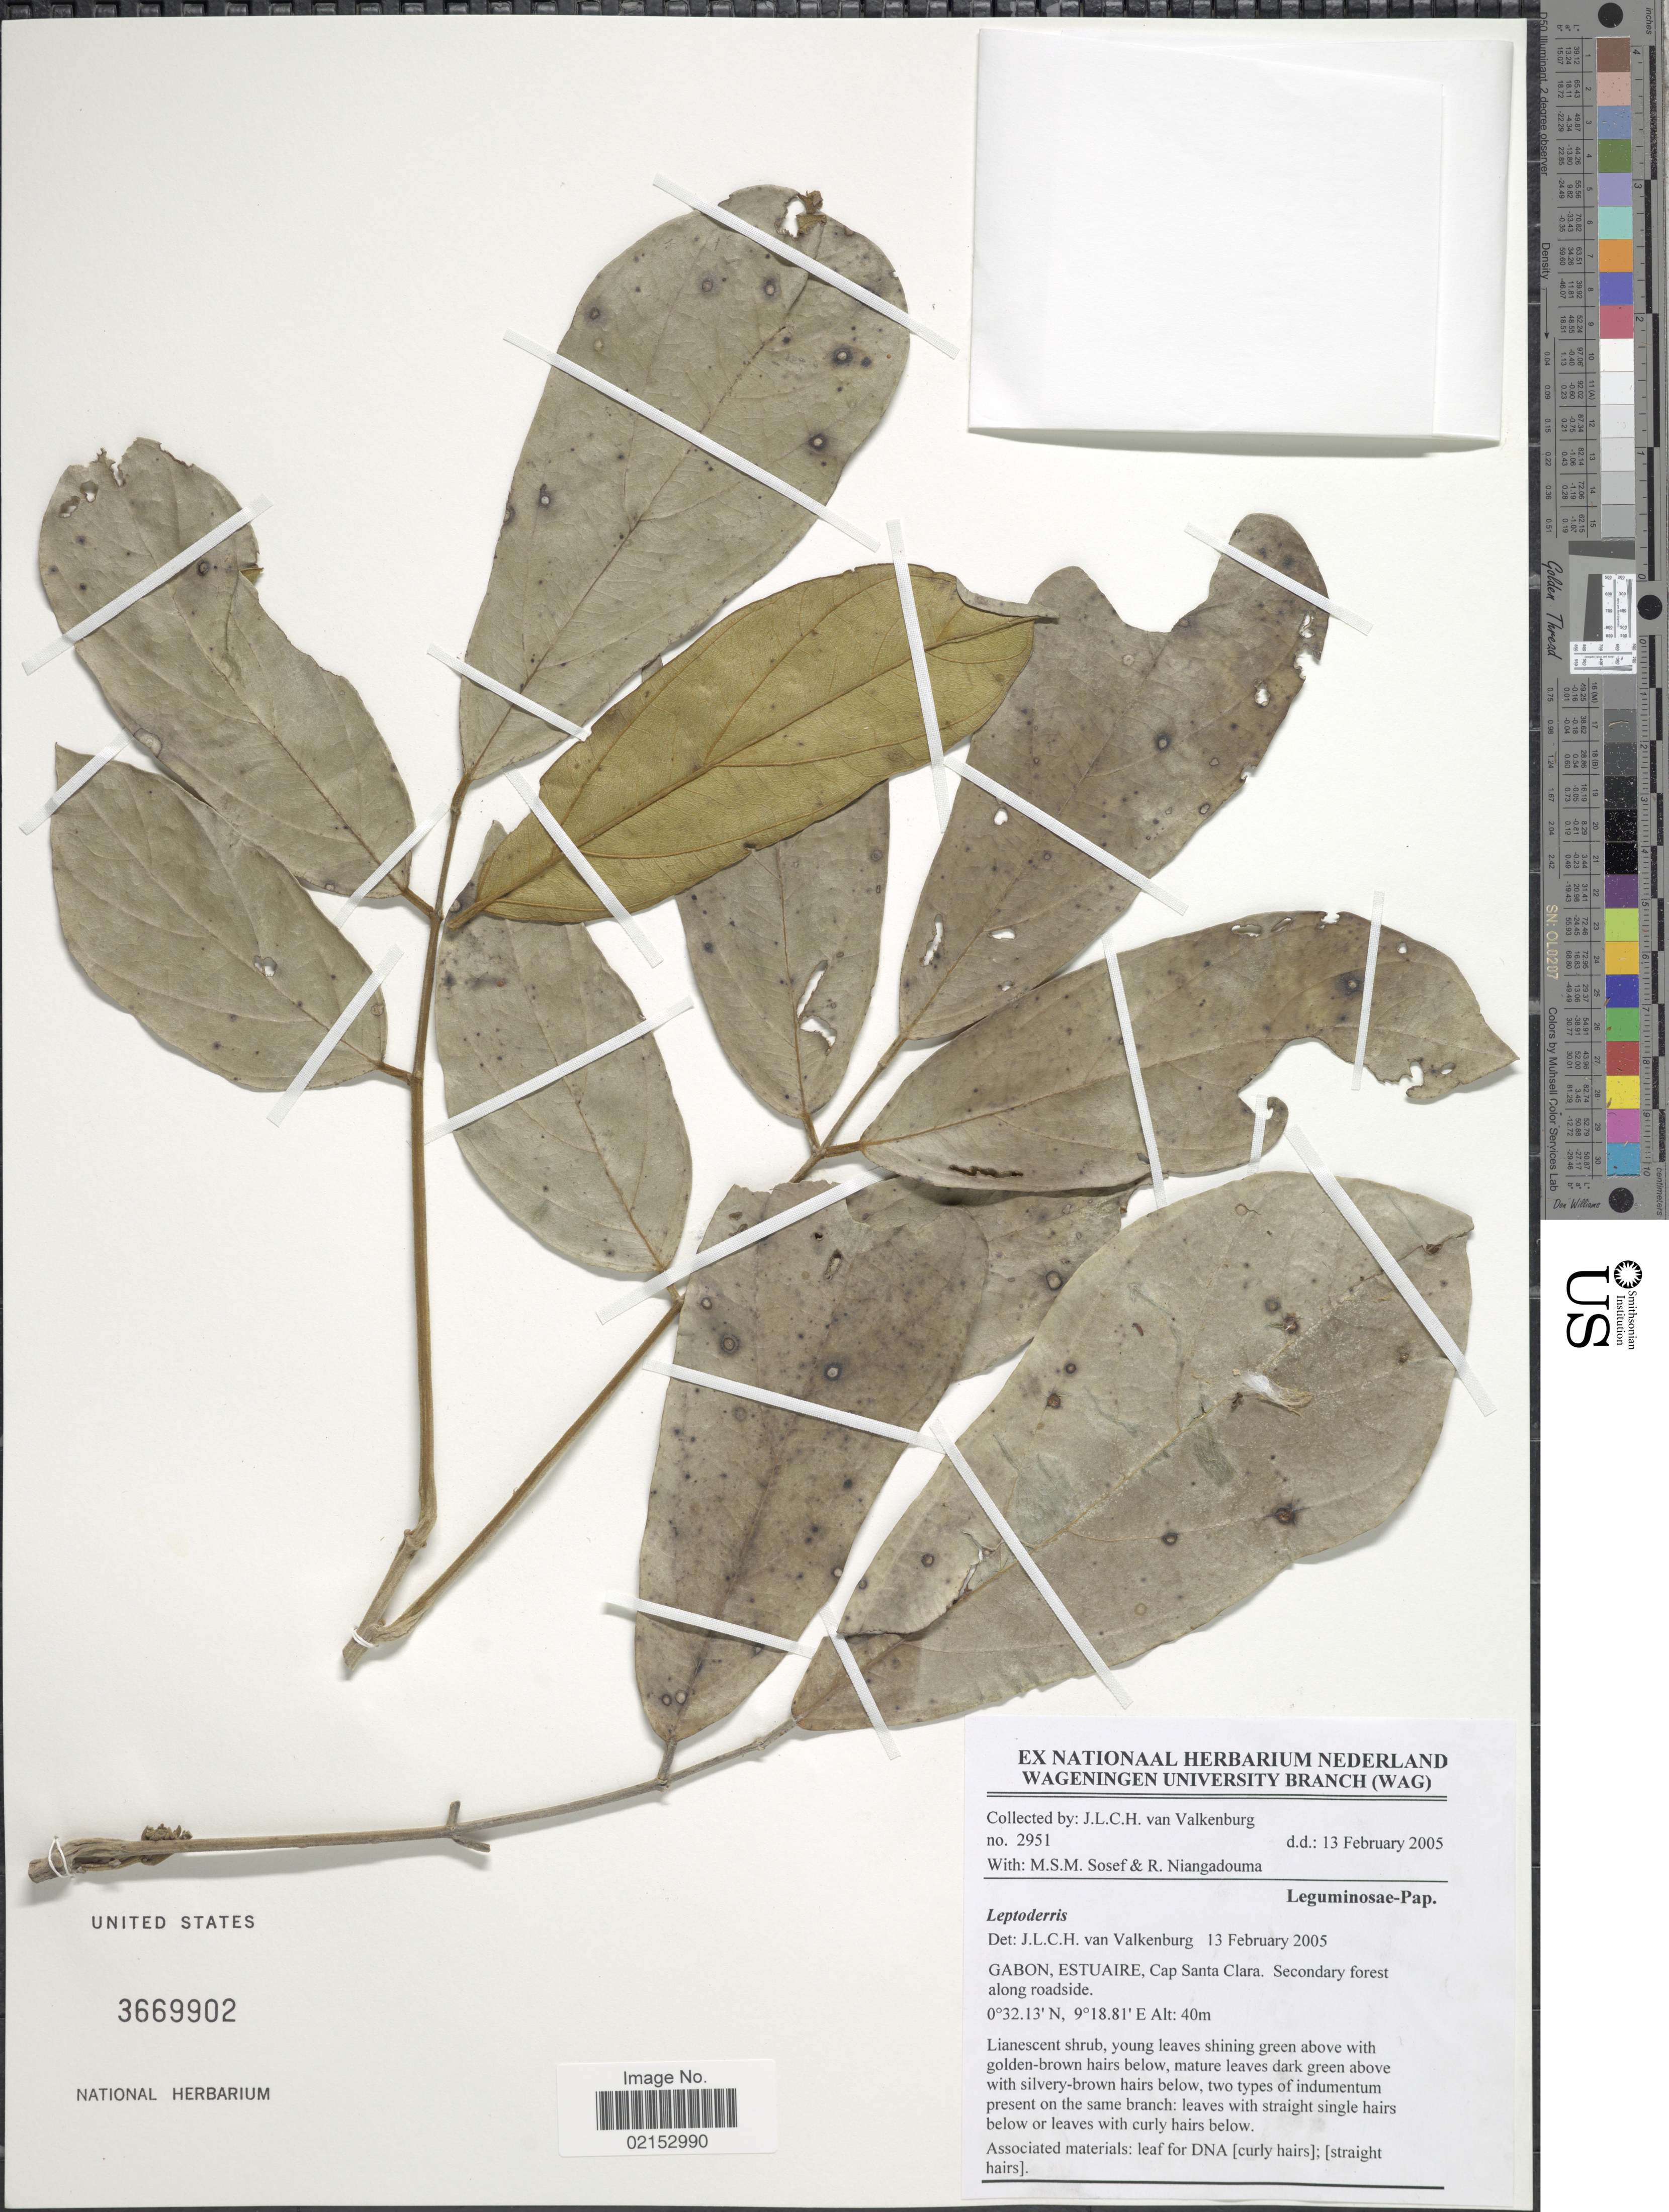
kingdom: Plantae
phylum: Tracheophyta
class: Magnoliopsida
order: Fabales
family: Fabaceae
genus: Leptoderris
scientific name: Leptoderris sp.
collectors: J. van Valkenburg, M. Sosef & R. Niangadouma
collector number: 2951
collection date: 2005-02-13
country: Gabon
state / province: Estuaire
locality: Cap Santa Clara. Secondary forest along roadside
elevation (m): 40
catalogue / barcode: US 3669902